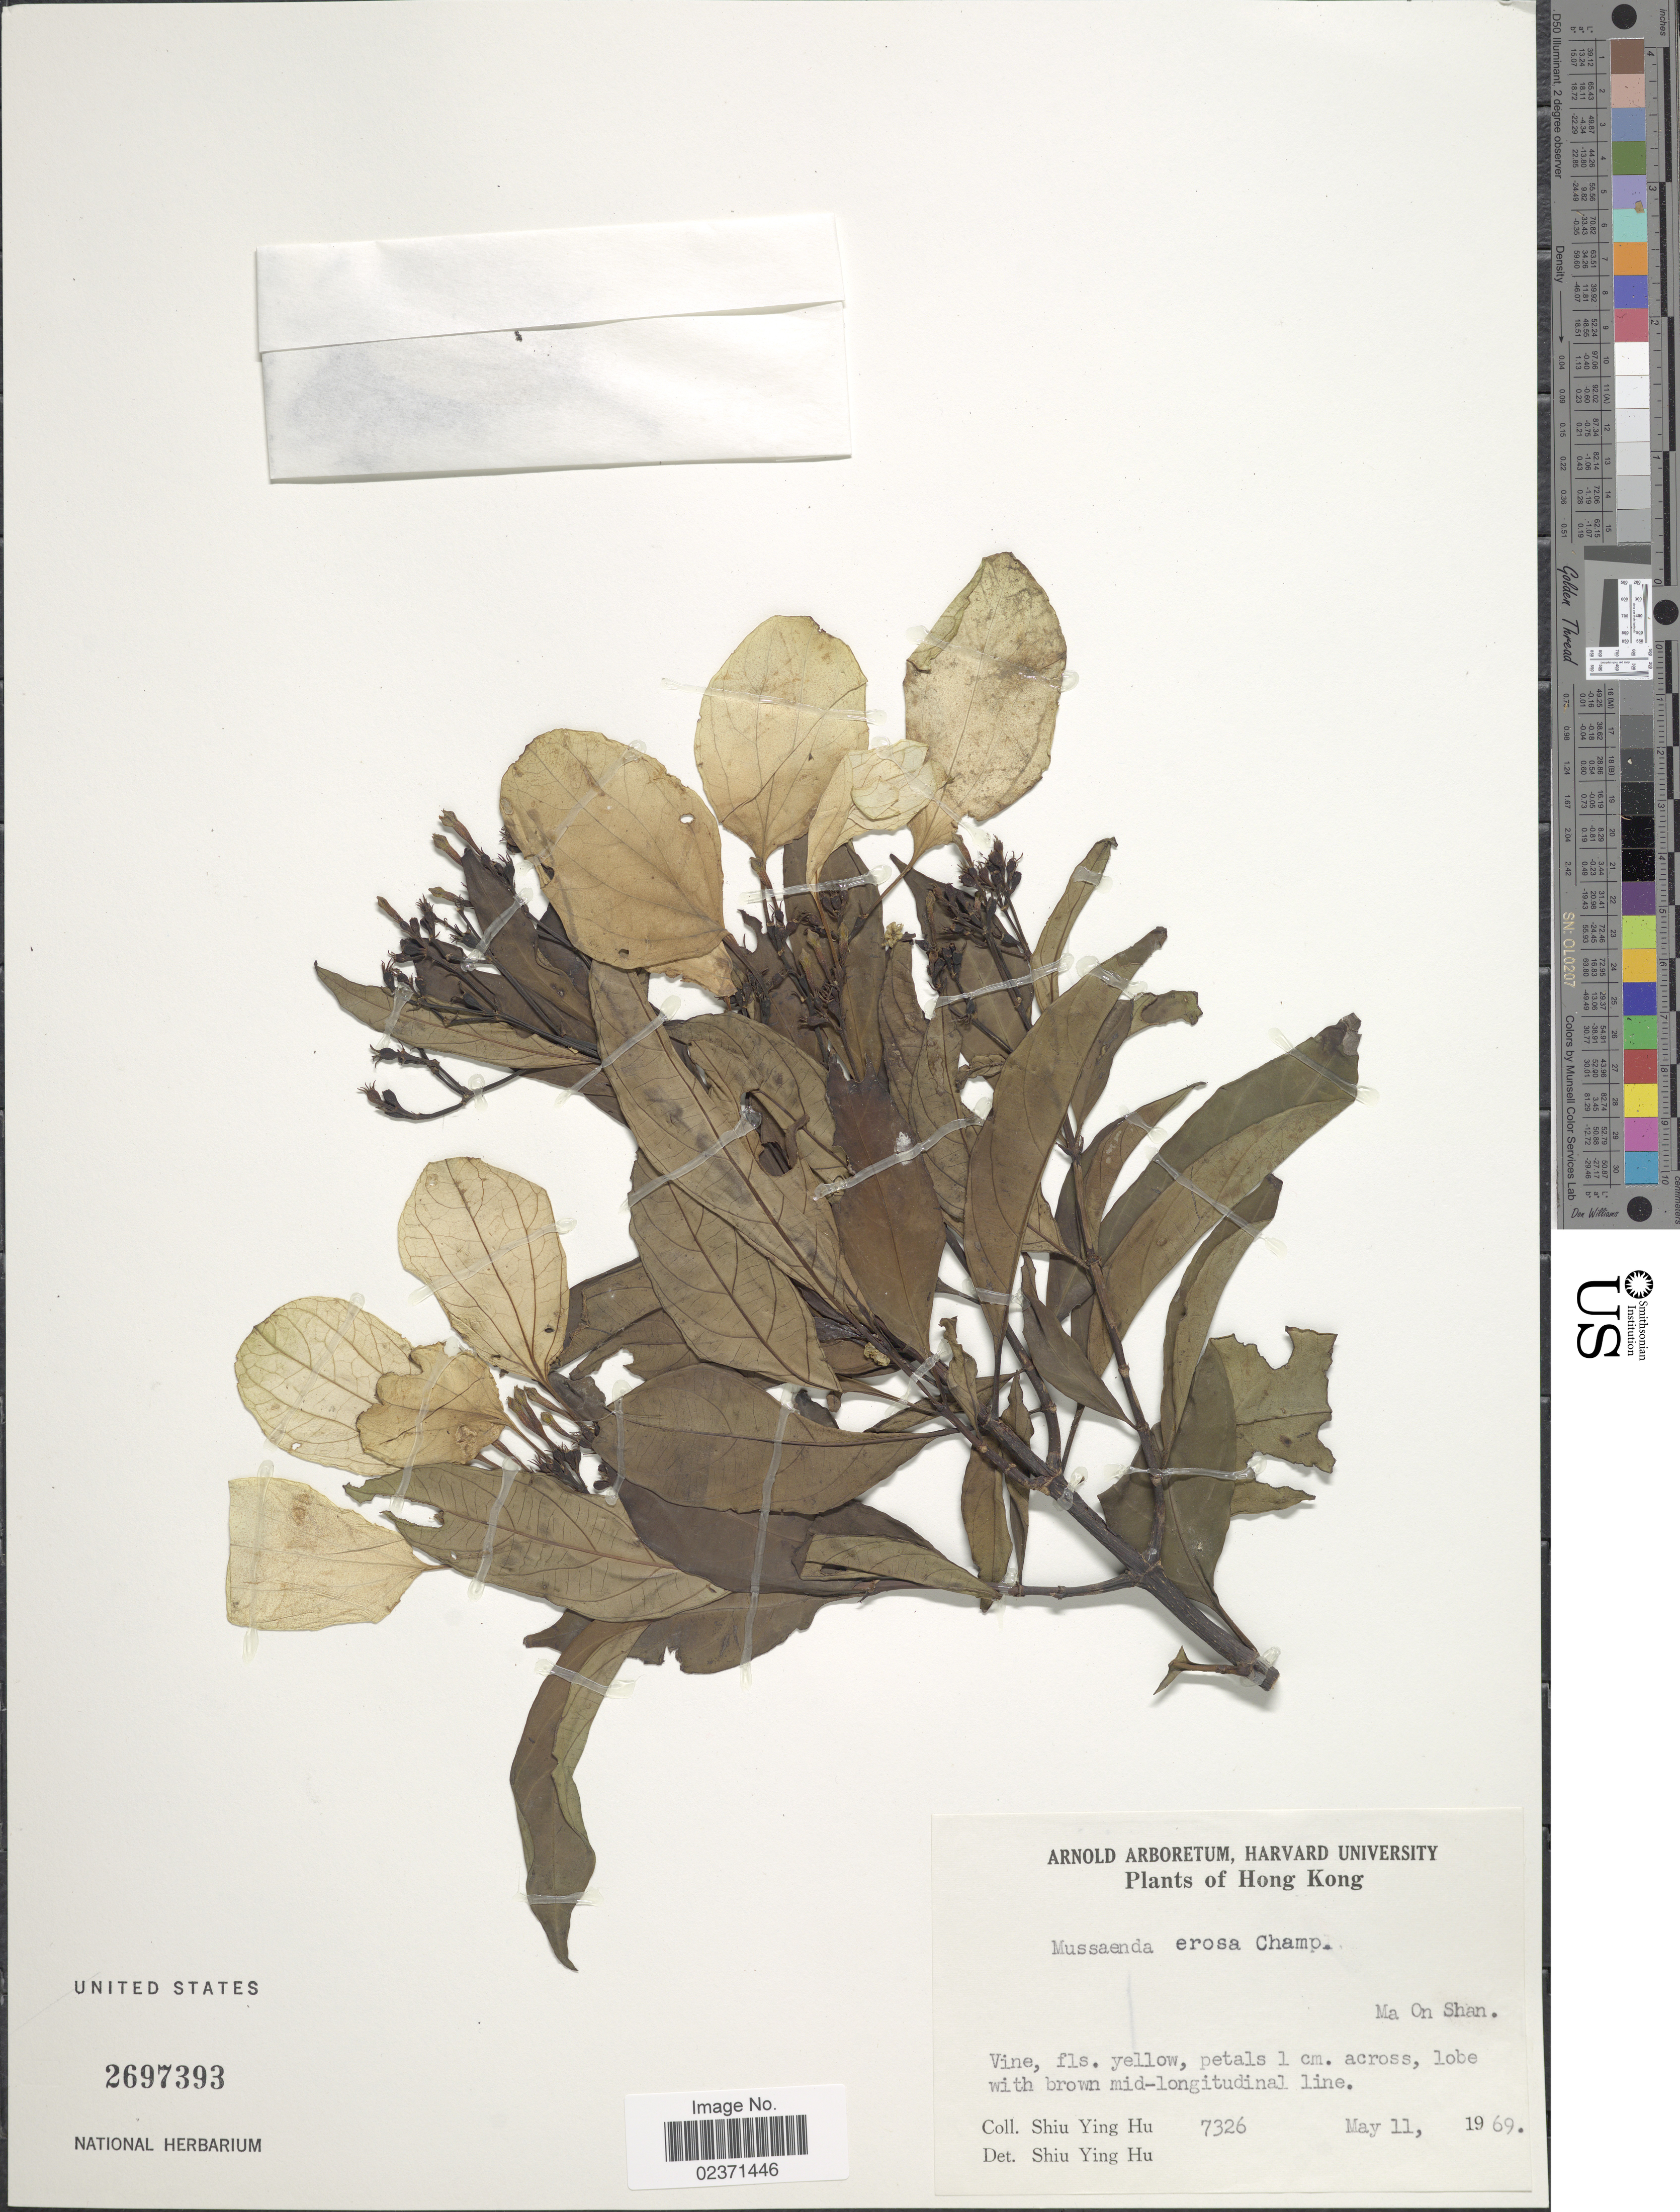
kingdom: Plantae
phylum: Tracheophyta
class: Magnoliopsida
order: Gentianales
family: Rubiaceae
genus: Mussaenda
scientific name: Mussaenda erosa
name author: Champ. ex Benth.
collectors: S. Y. Hu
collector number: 7326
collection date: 1969-05-11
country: China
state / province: Hong Kong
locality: Ma On Shan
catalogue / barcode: US 2697393